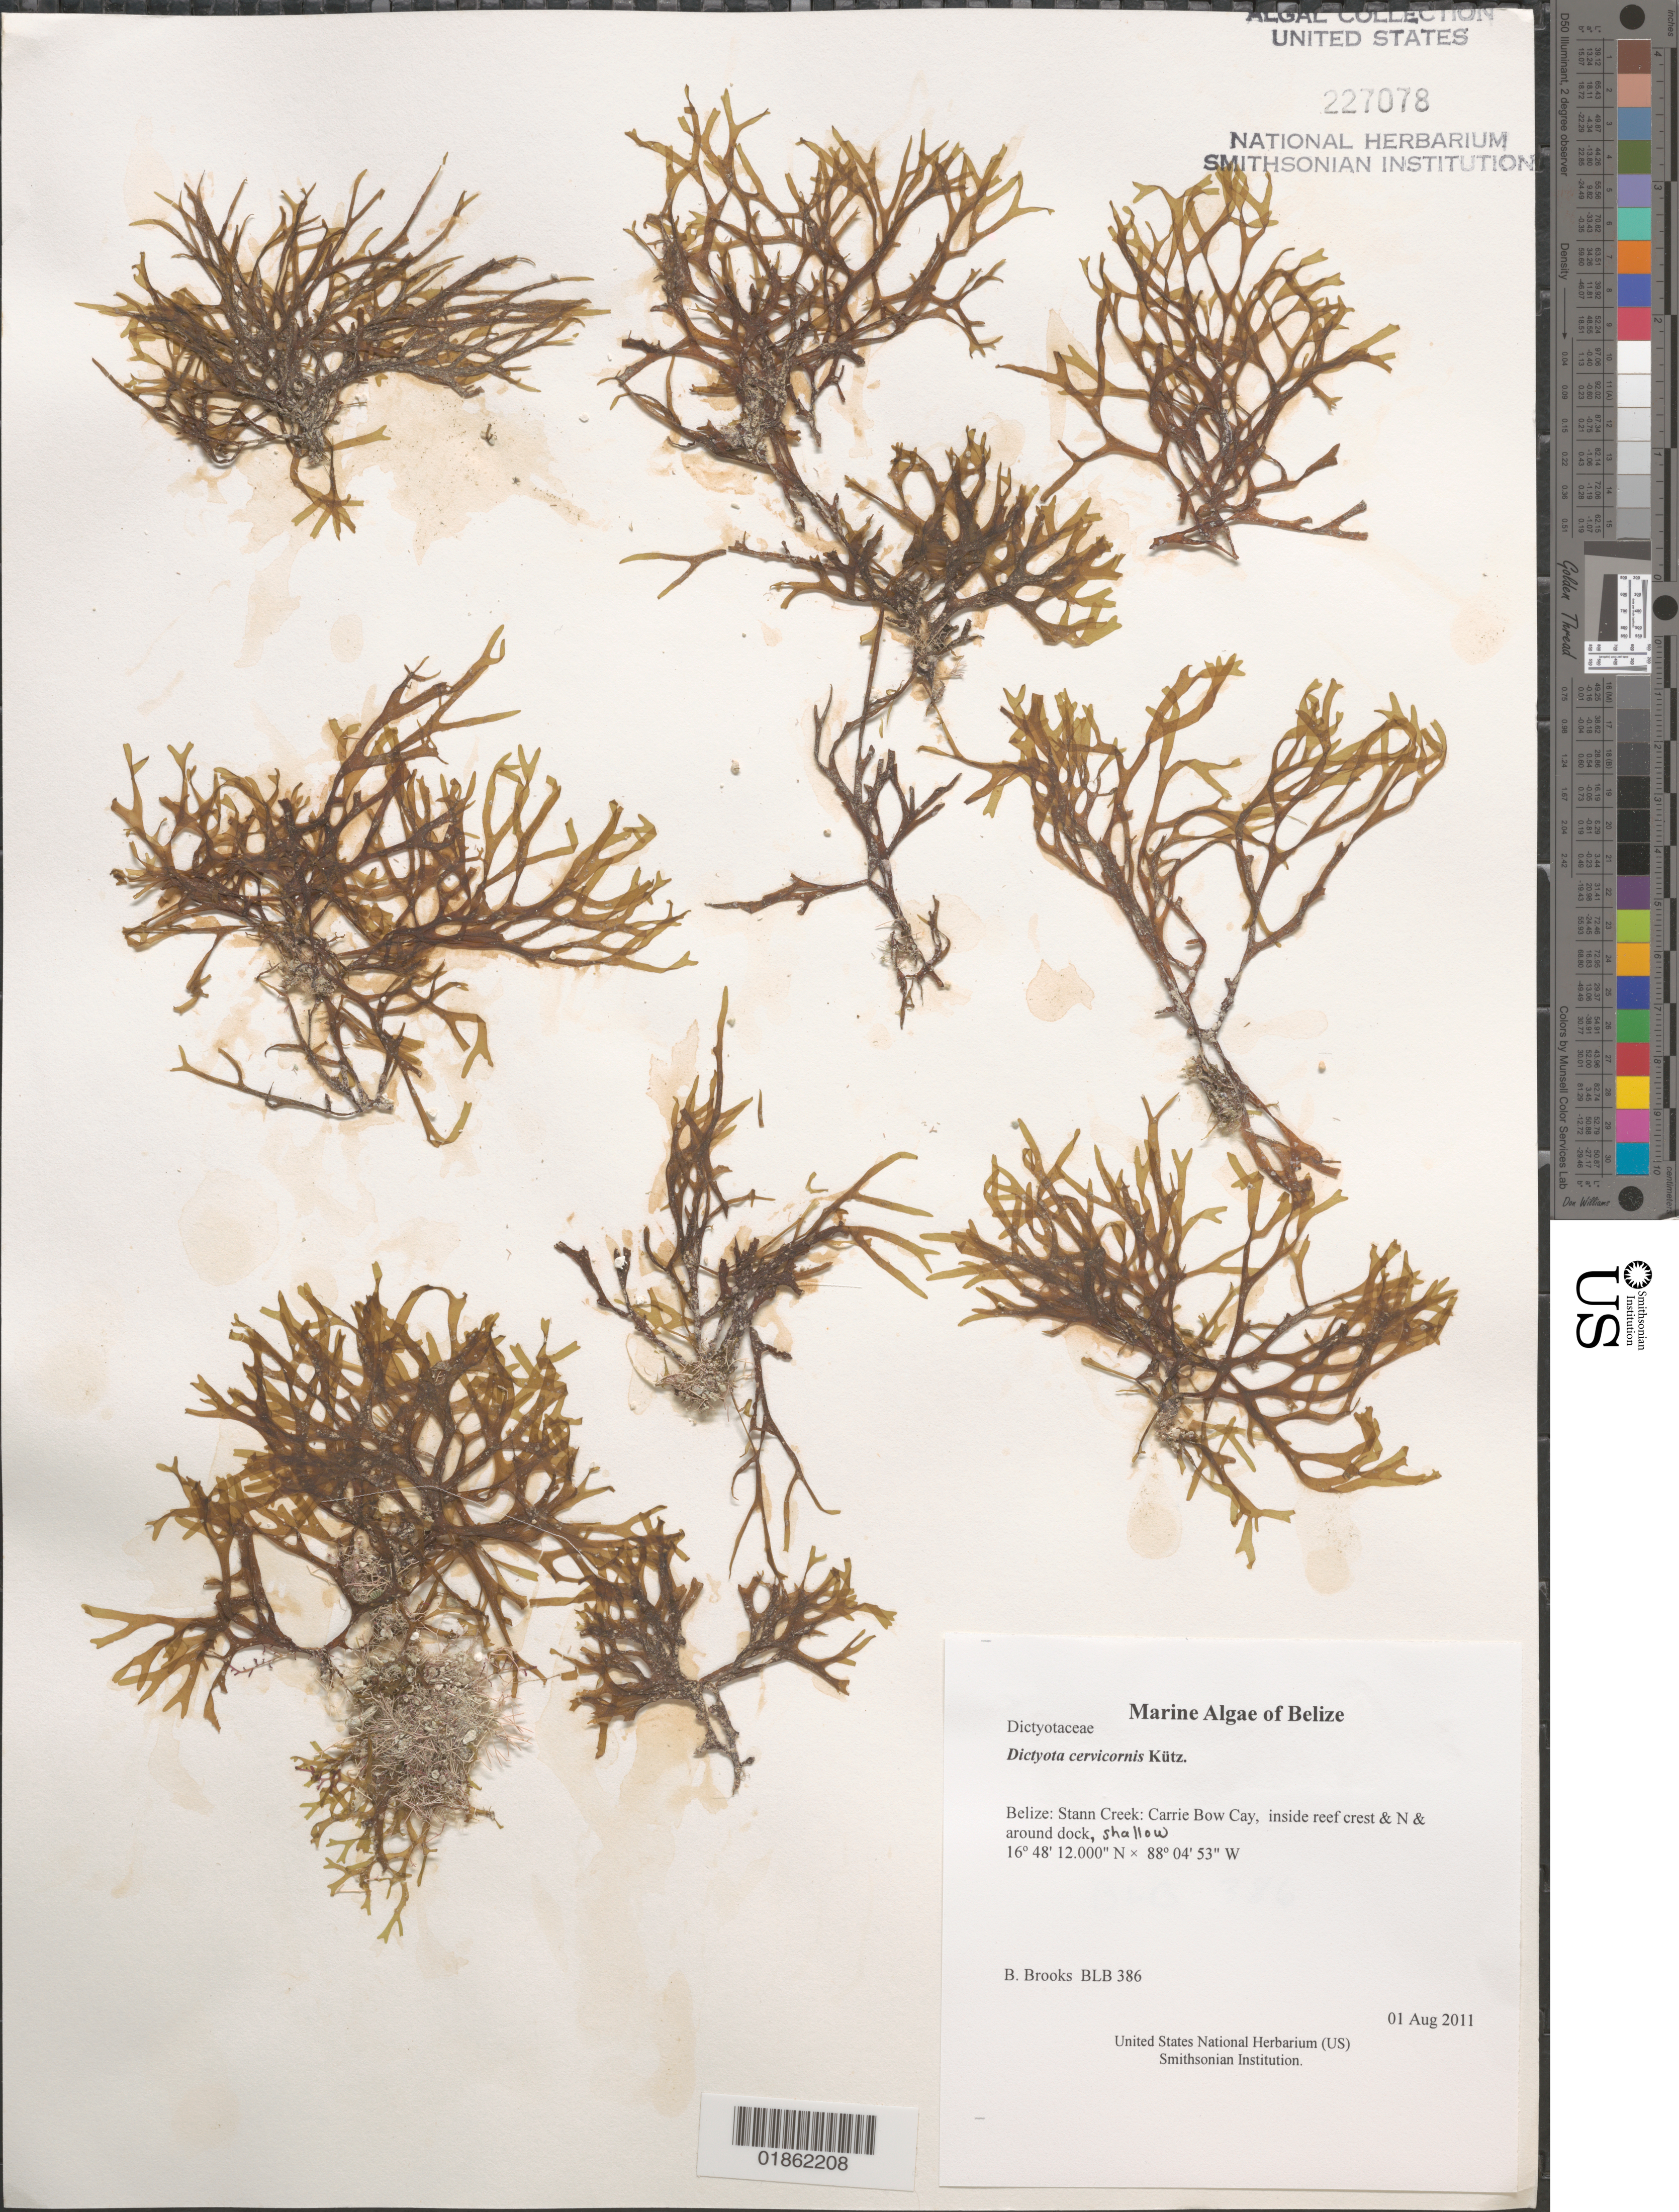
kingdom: Chromista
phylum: Ochrophyta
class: Phaeophyceae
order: Dictyotales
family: Dictyotaceae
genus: Dictyota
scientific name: Dictyota cervicornis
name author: Kütz.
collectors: B. Brooks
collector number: BLB 386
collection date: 2011-08-01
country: Belize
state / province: Stann Creek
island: Carrie Bow Cay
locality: Carrie Bow Cay, inside reef crest & N & around dock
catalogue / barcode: US 227078